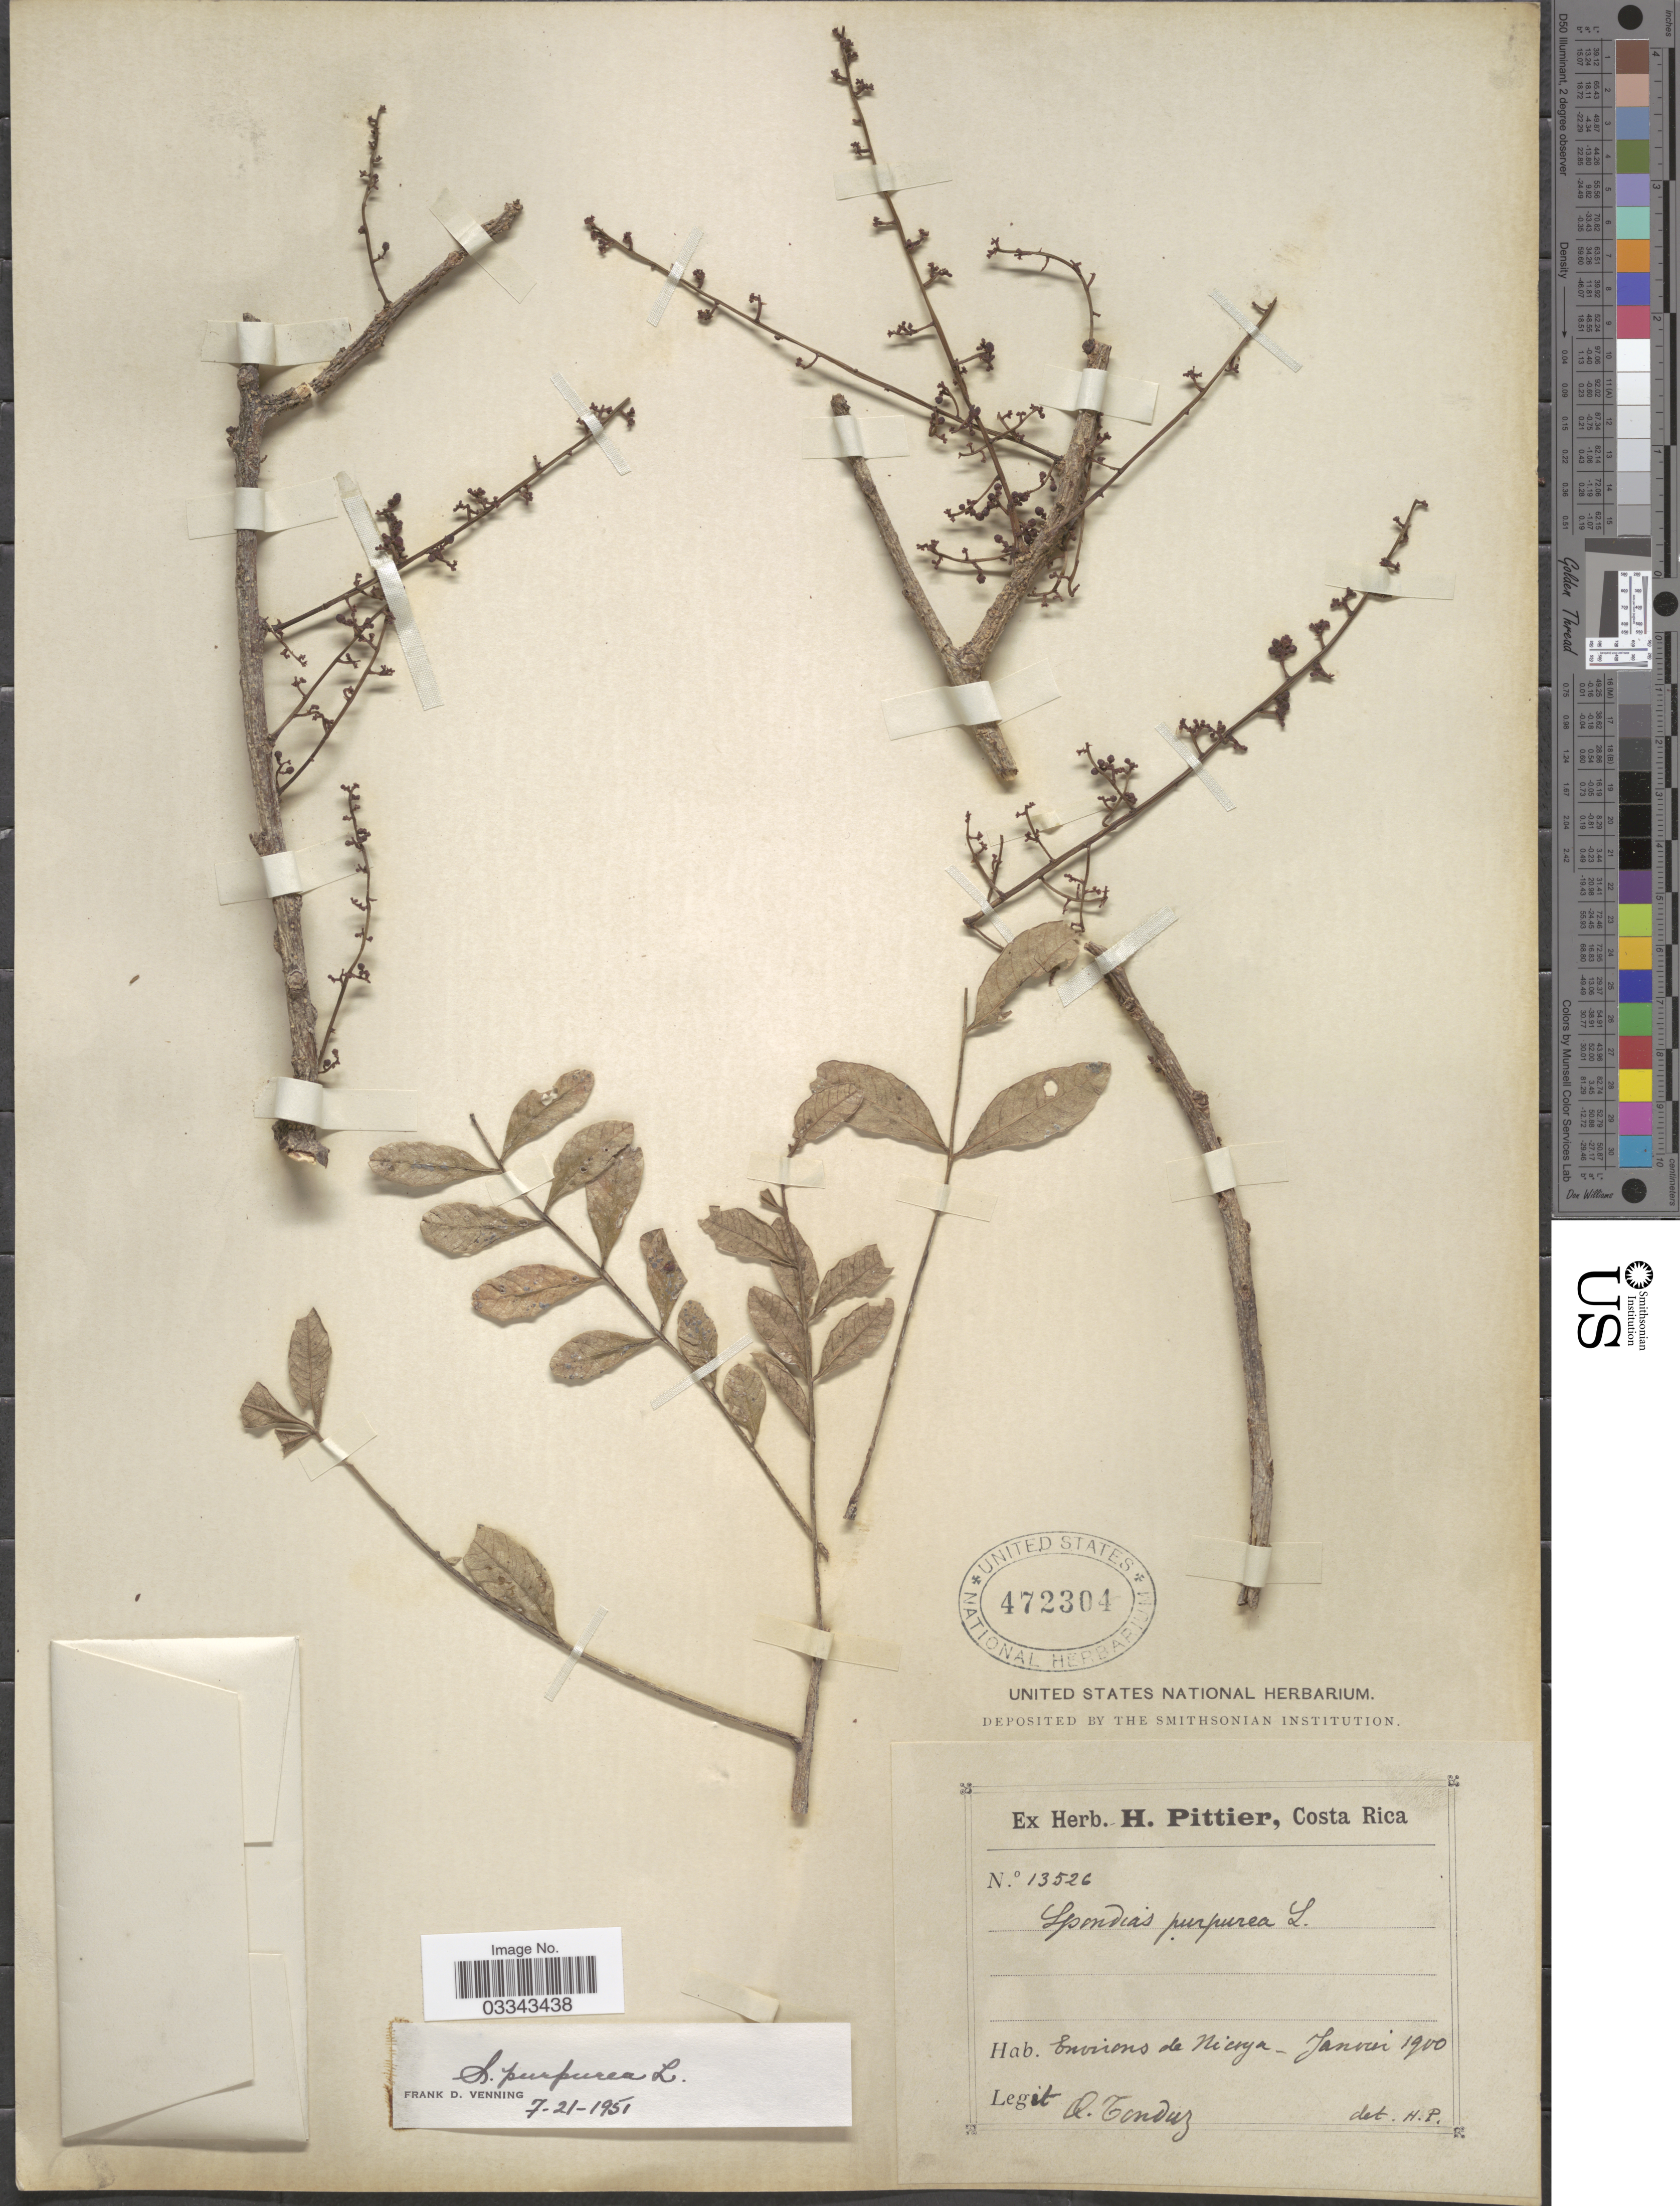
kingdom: Plantae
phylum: Tracheophyta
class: Magnoliopsida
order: Sapindales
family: Anacardiaceae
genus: Spondias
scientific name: Spondias purpurea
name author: L.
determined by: Mitchell, John D.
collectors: A. Tonduz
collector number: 13526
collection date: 1900-01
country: Costa Rica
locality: Environs de Nicoya.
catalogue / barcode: US 472304